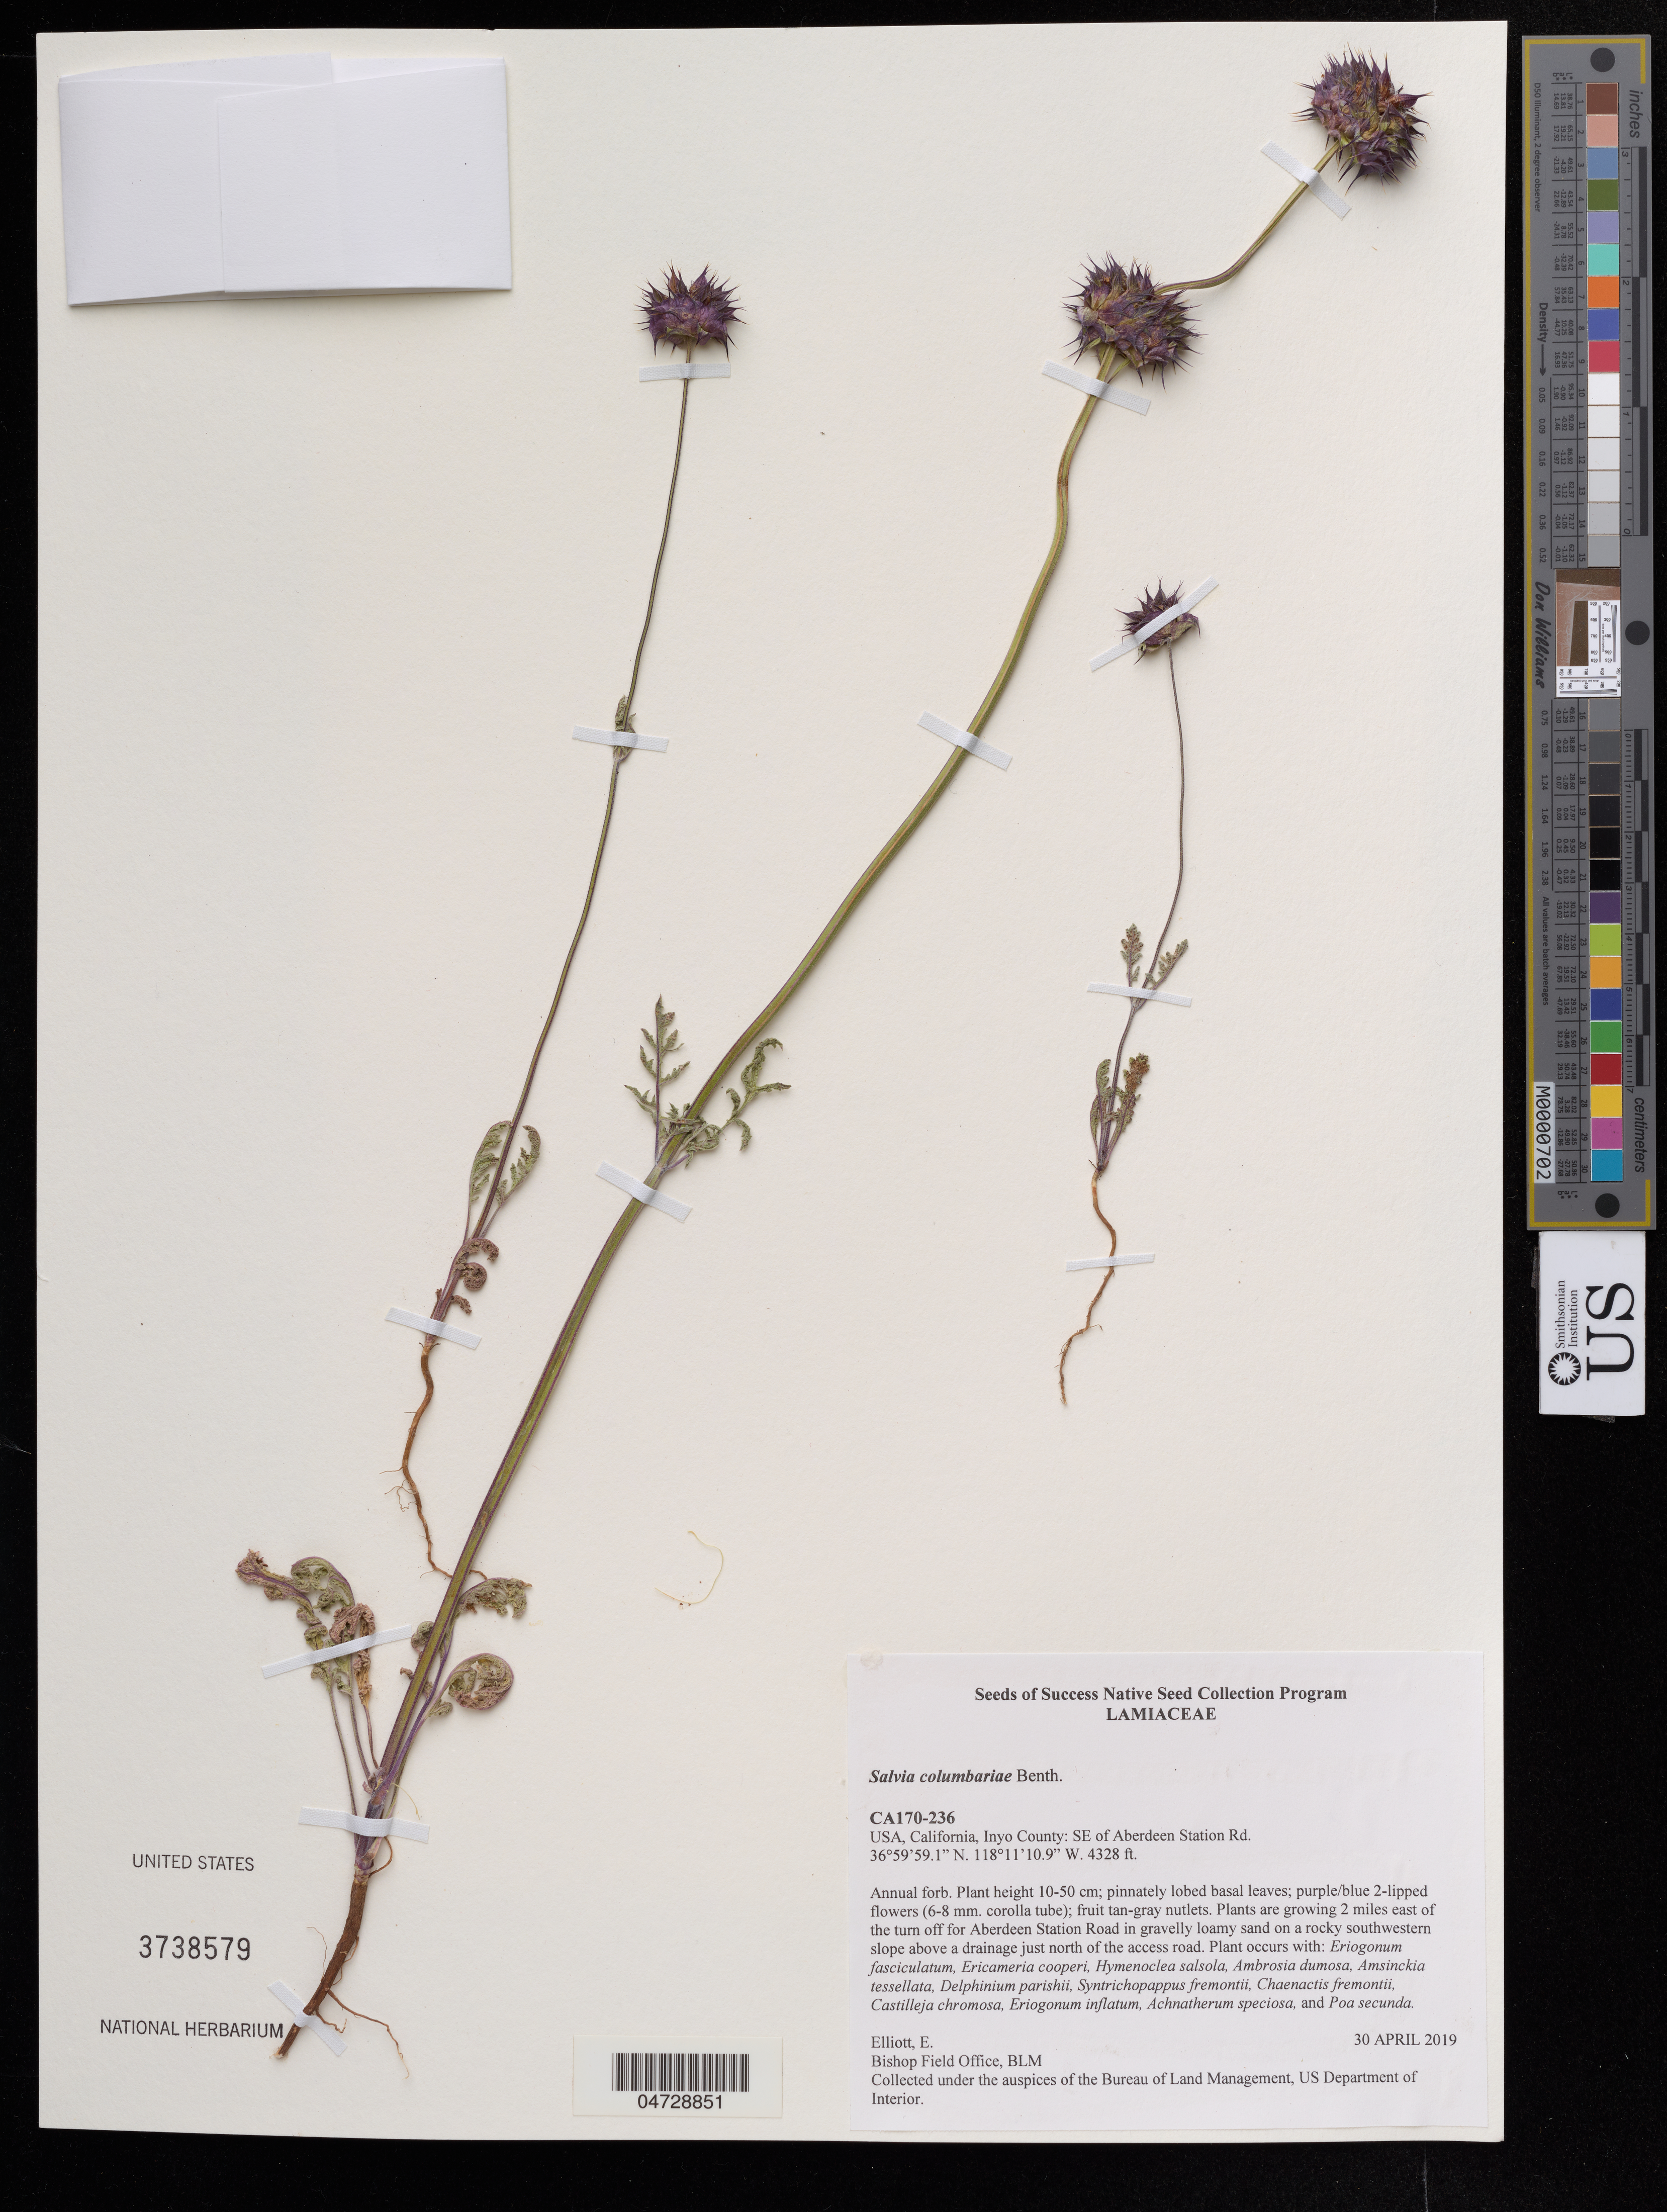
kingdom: Plantae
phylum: Tracheophyta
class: Magnoliopsida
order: Lamiales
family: Lamiaceae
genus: Salvia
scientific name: Salvia columbariae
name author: Benth.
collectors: E. Elliott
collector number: CA170-236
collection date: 2019-04-30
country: United States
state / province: California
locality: Inyo County: SE of Aberdeen Station Rd.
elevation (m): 1319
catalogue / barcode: US 3738579